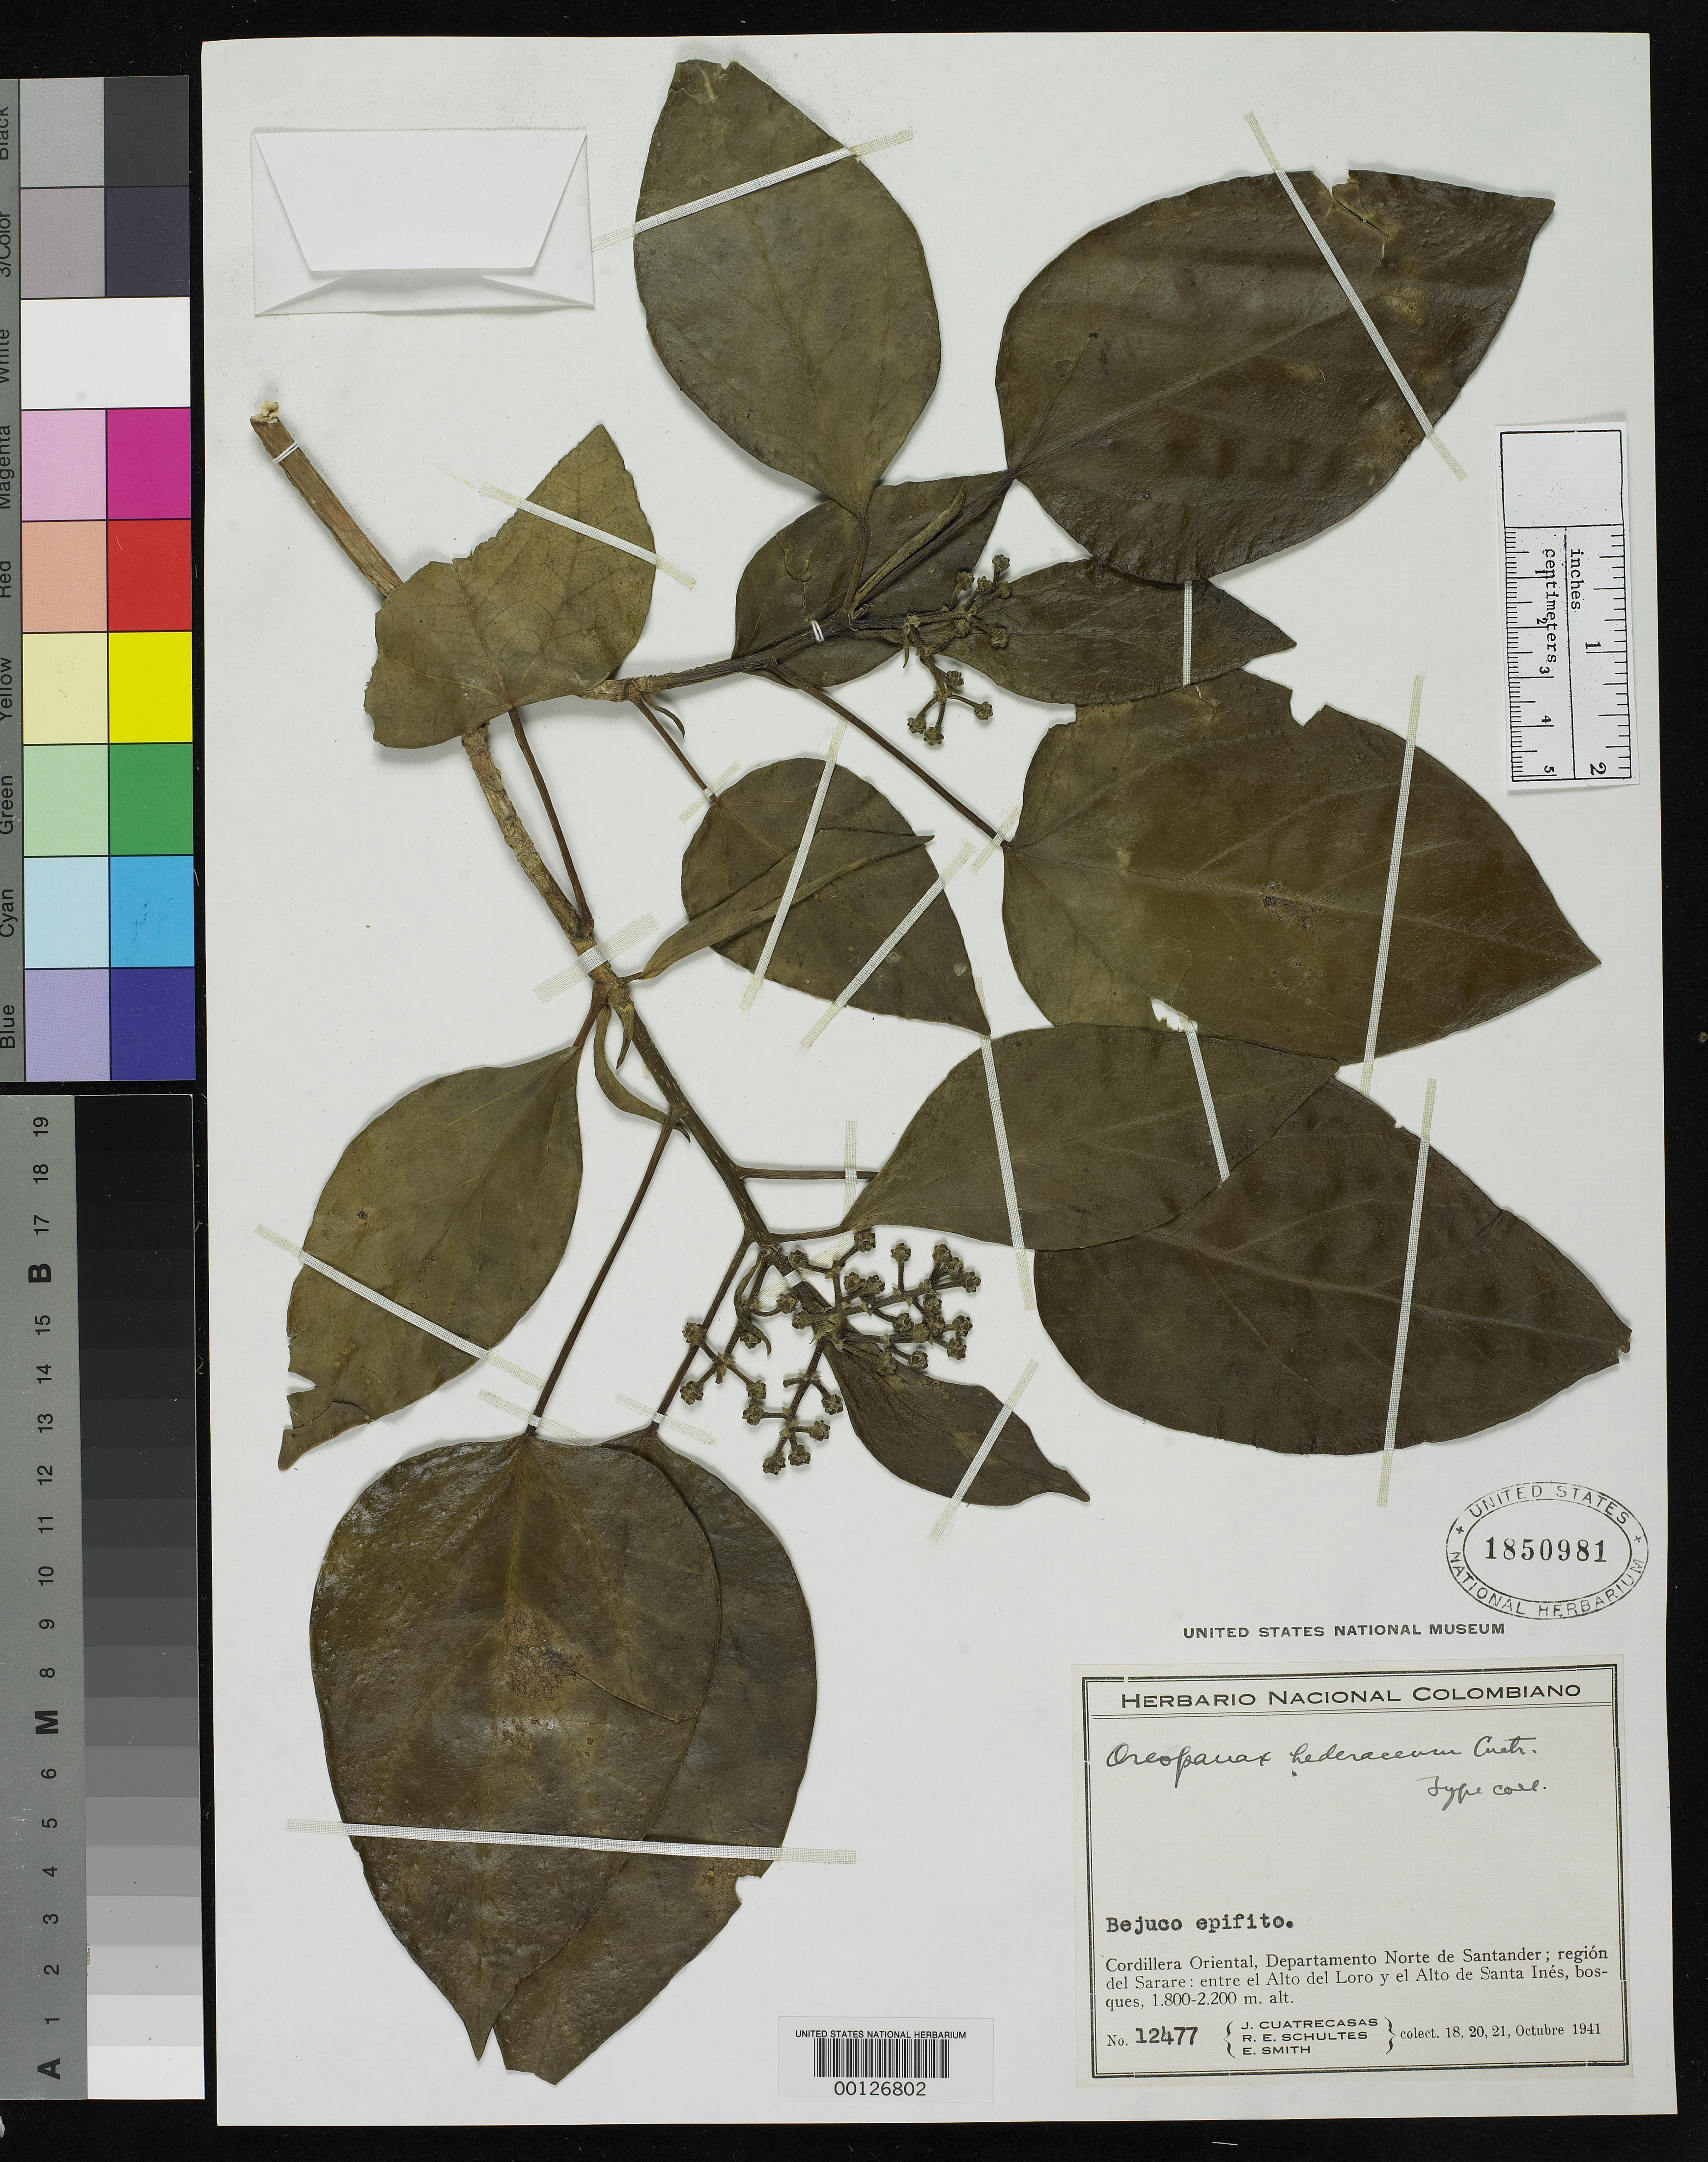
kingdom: Plantae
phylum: Tracheophyta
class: Magnoliopsida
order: Apiales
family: Araliaceae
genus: Oreopanax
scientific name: Oreopanax hederaceus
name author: Cuatrec.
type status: Isotype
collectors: J. Cuatrecasas, R. E. Schultes & C. E. Smith Jr.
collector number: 12477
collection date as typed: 18 Oct 1941 to 21 Oct 1941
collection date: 1941-10-18/1941-10-21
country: Colombia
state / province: Norte de Santander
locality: Region del Sarare, between Alto del Loro & Alto de Santa Inez.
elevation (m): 1800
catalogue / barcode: US 1850981